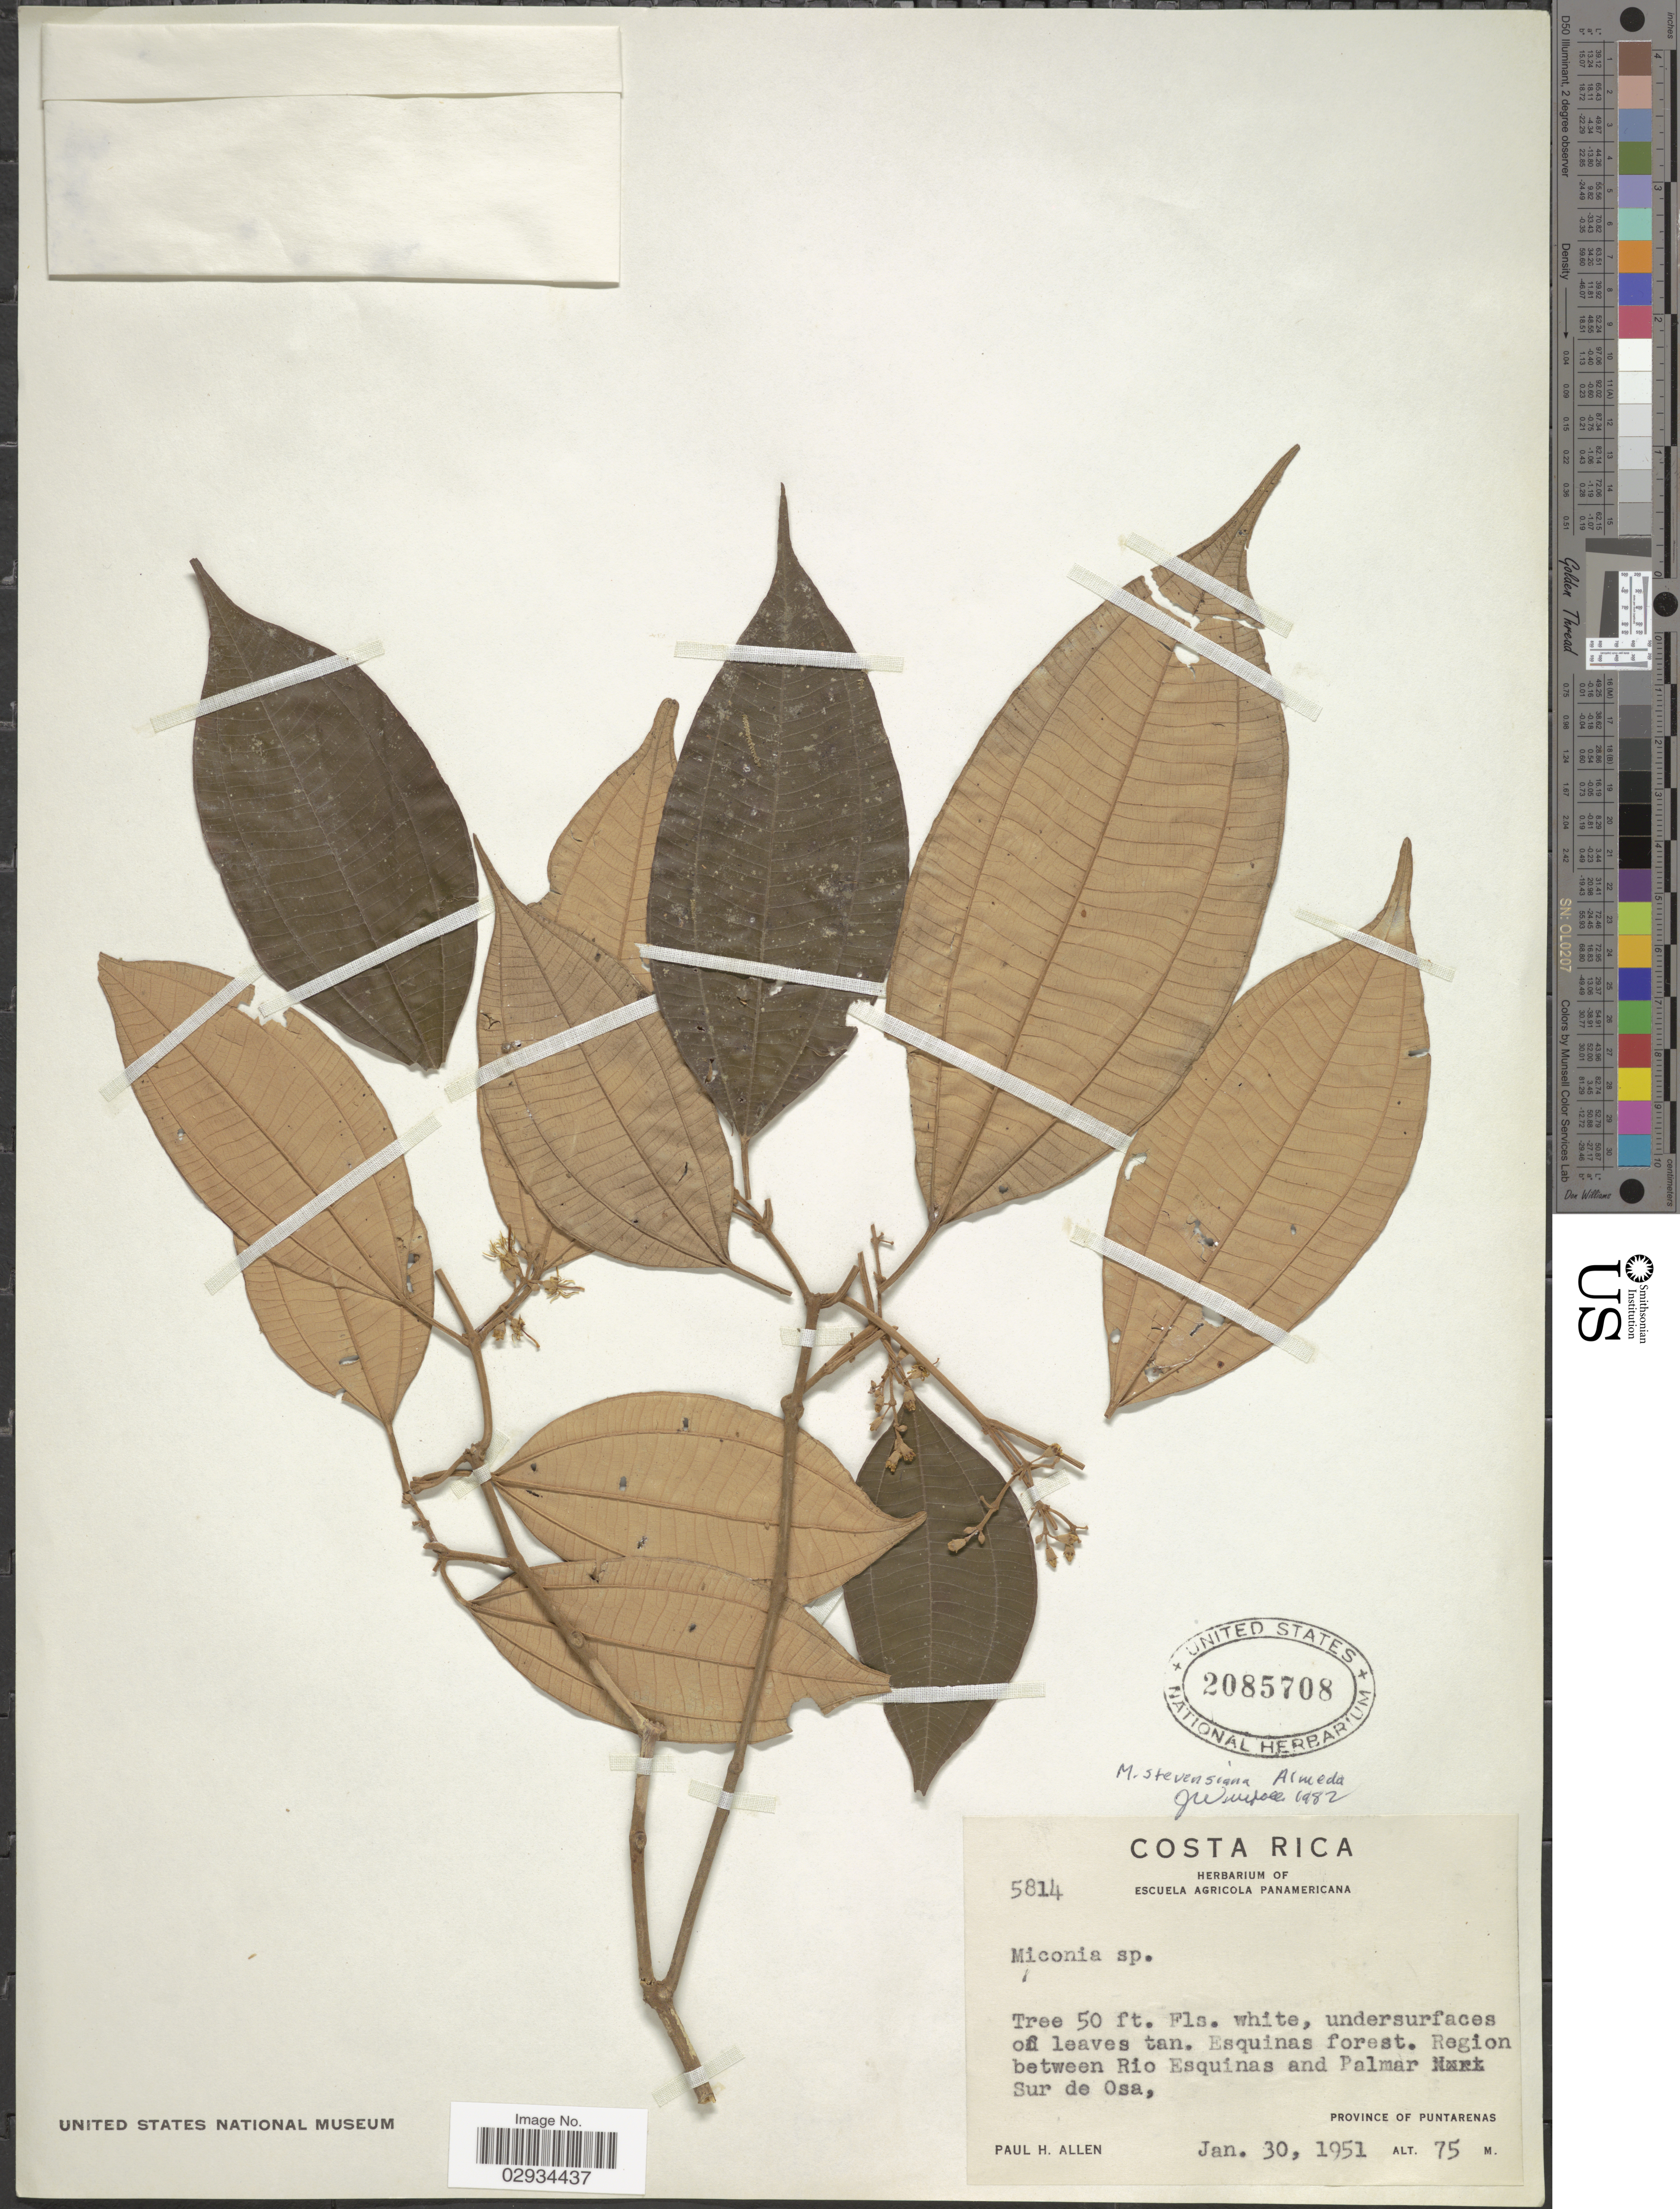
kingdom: Plantae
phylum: Tracheophyta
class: Magnoliopsida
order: Myrtales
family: Melastomataceae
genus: Miconia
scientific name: Miconia stevensiana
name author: Almeda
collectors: P. H. Allen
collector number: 5814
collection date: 1951-01-30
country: Costa Rica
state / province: Puntarenas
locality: Esquinas forest. Region between Rio Esquinas and Palmar Sur de Osa.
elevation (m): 75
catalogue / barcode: US 2085708